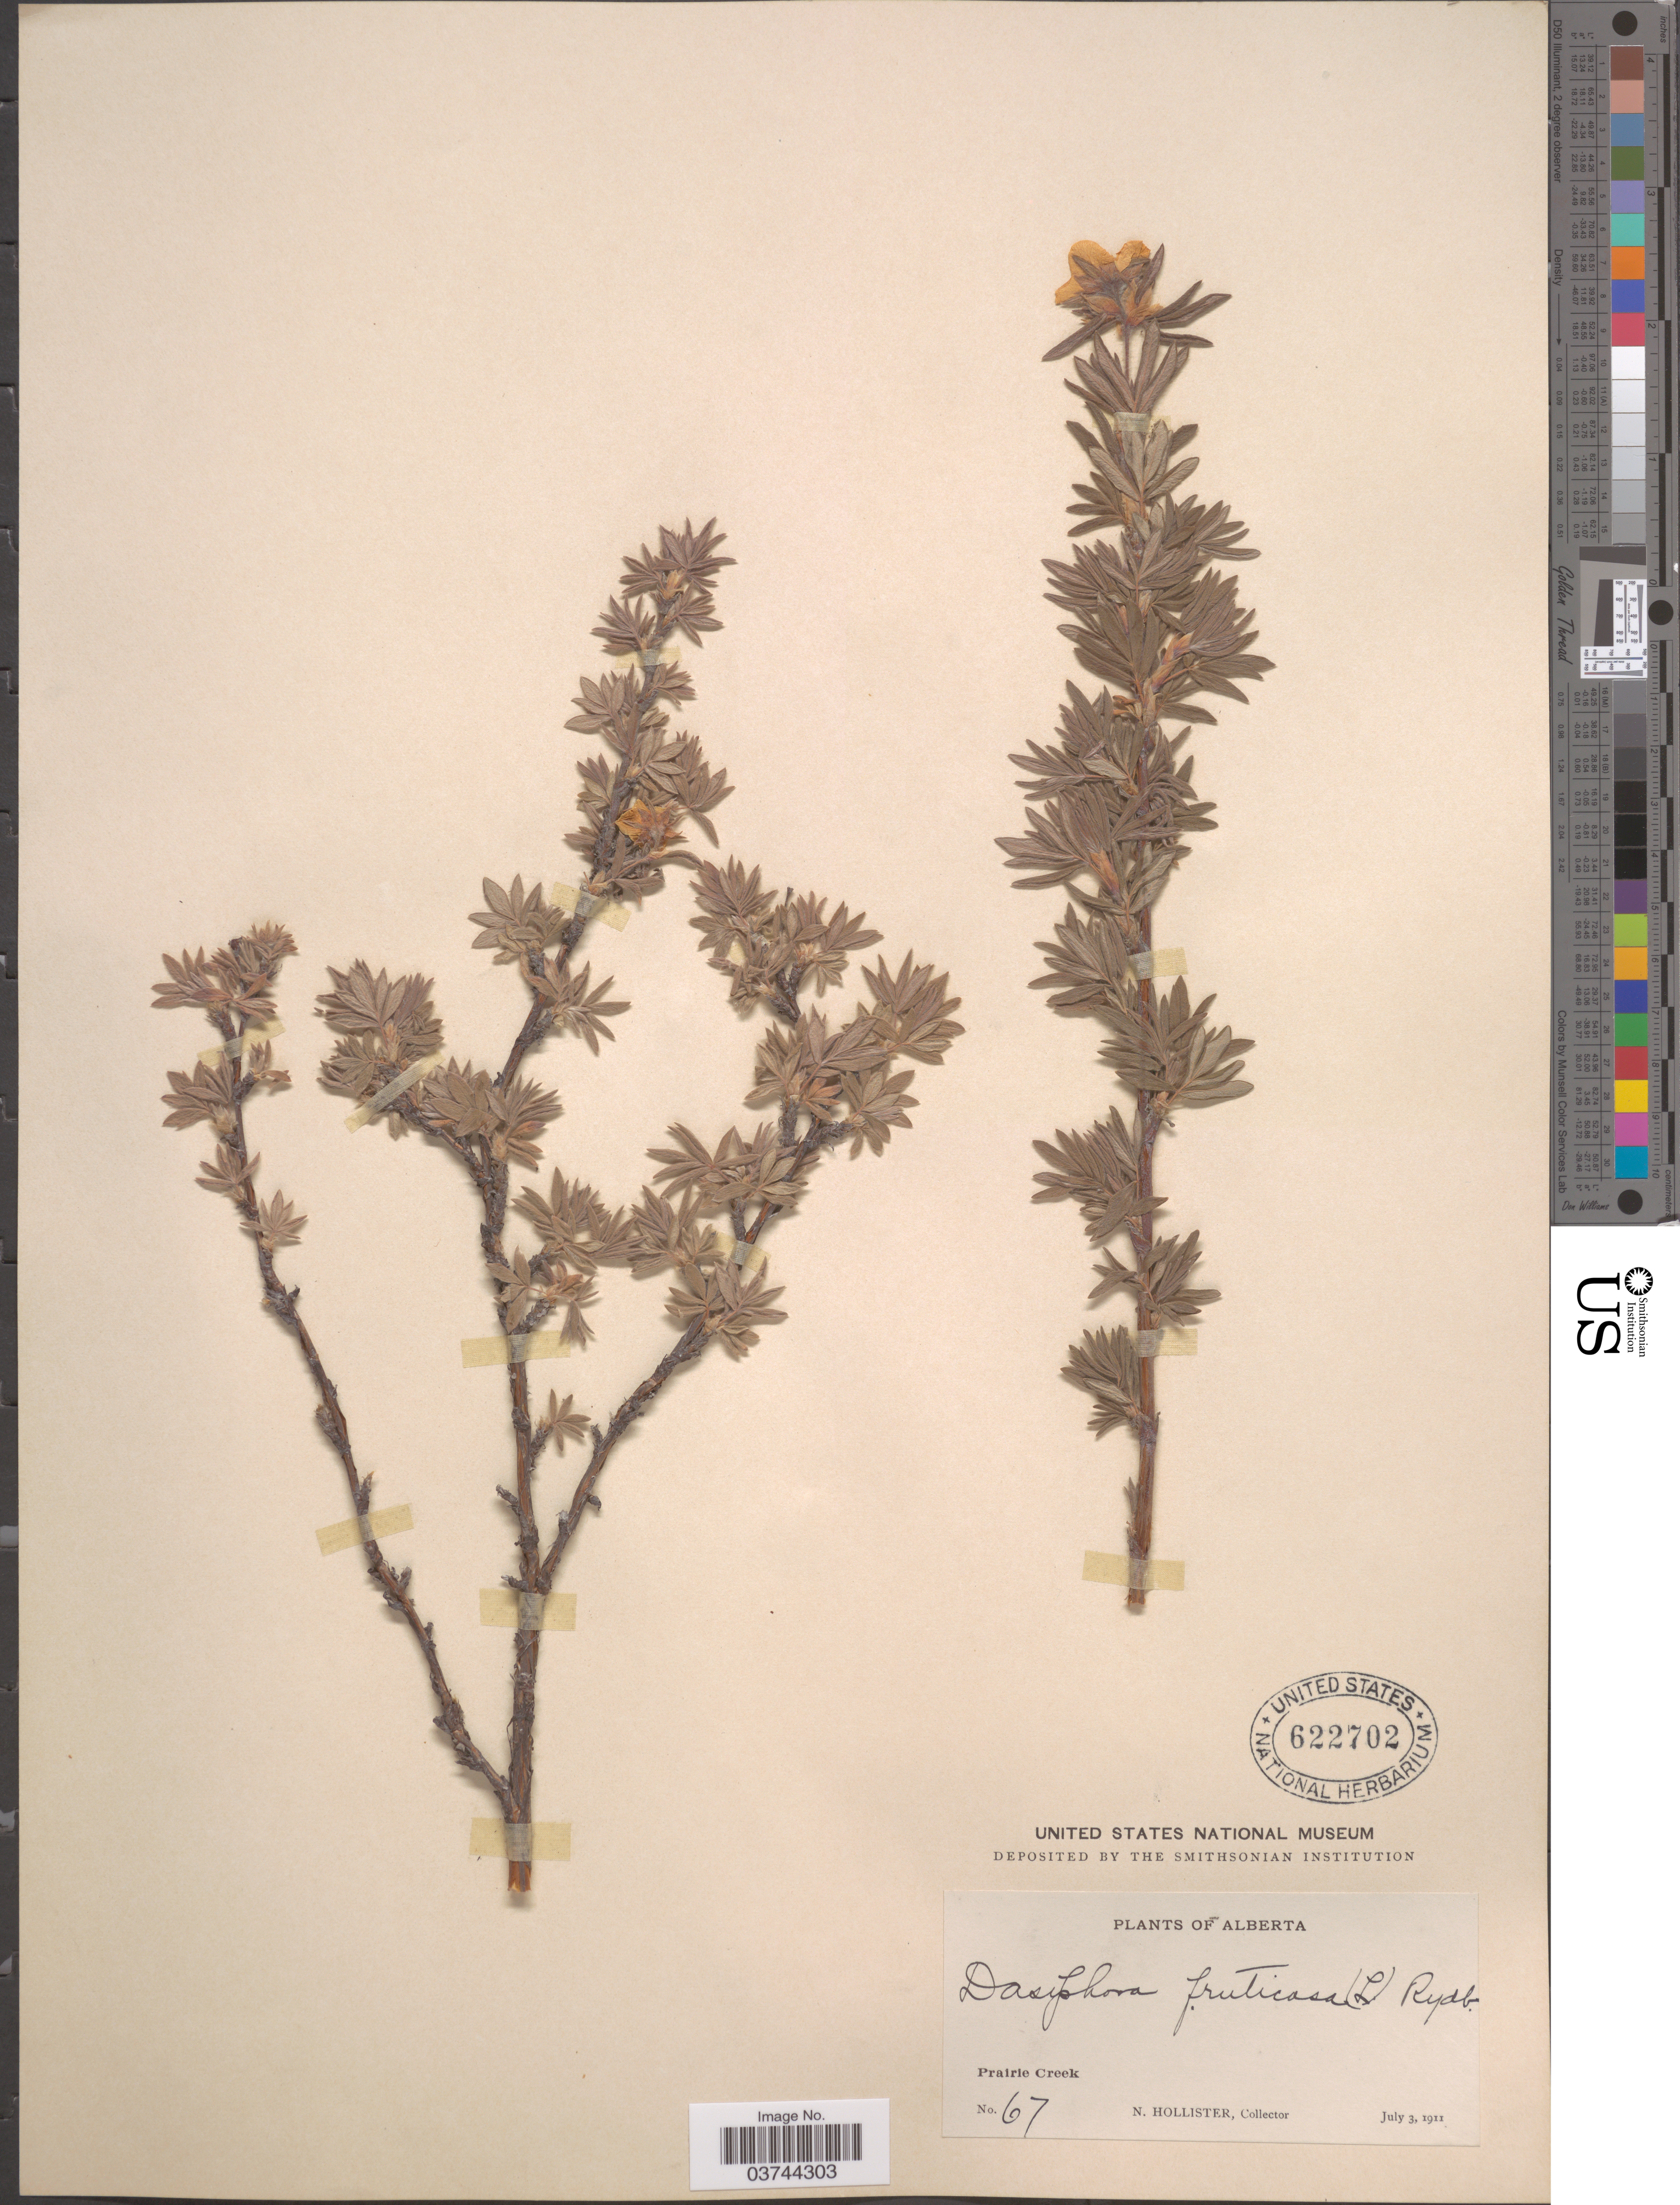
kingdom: Plantae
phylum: Tracheophyta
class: Magnoliopsida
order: Rosales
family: Rosaceae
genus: Dasiphora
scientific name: Dasiphora fruticosa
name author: (L.) Rydb.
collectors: N. Hollister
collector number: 67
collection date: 1911-07-03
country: Canada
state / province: Alberta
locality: Prairie Creek.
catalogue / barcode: US 622702